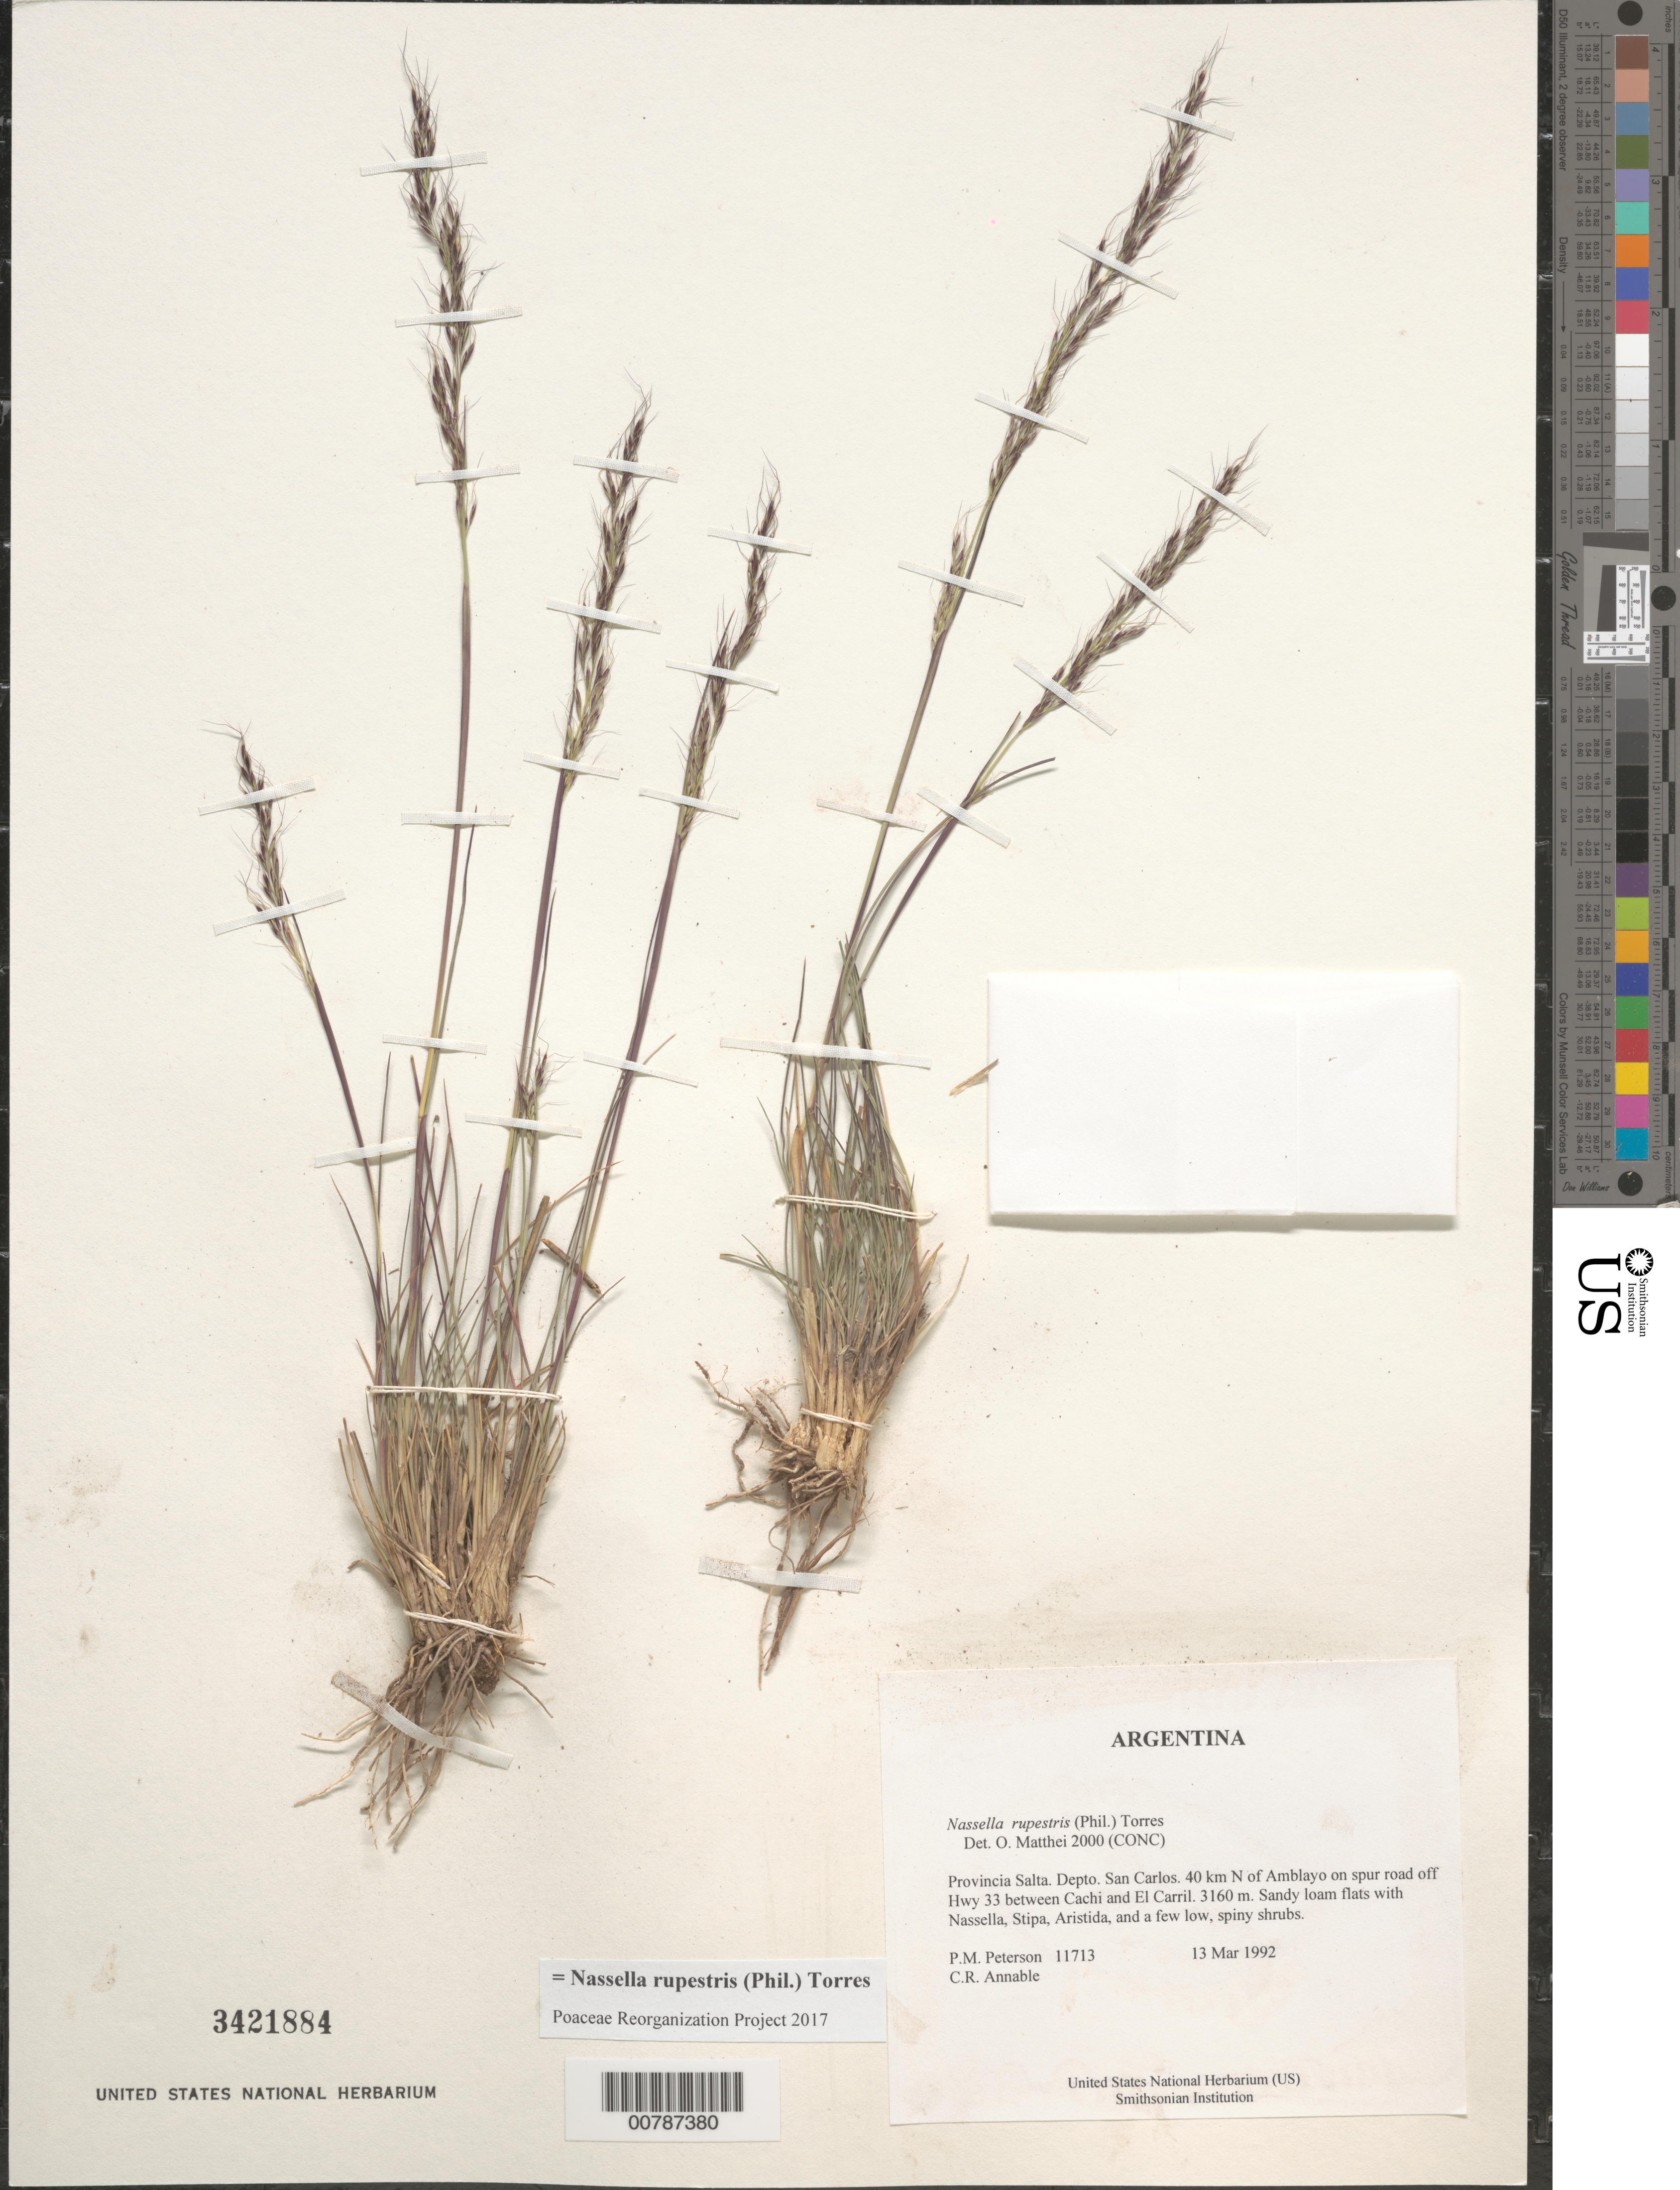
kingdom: Plantae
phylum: Tracheophyta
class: Liliopsida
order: Poales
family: Poaceae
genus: Nassella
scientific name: Nassella rupestris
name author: (Phil.) A.M. Torres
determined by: Matthei, O. R.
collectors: P. M. Peterson & C. R. Annable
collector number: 11713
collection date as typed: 13 Mar 1992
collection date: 1992-03-13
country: Argentina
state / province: Salta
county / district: San Carlos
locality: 40 km N of Amblayo on spur road off Hwy 33 between Cachi and El Carril.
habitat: Sandy loam flats with Nassella, Stipa, Aristida, and a few low, spiny shrubs.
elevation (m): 3160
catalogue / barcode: US 3421884